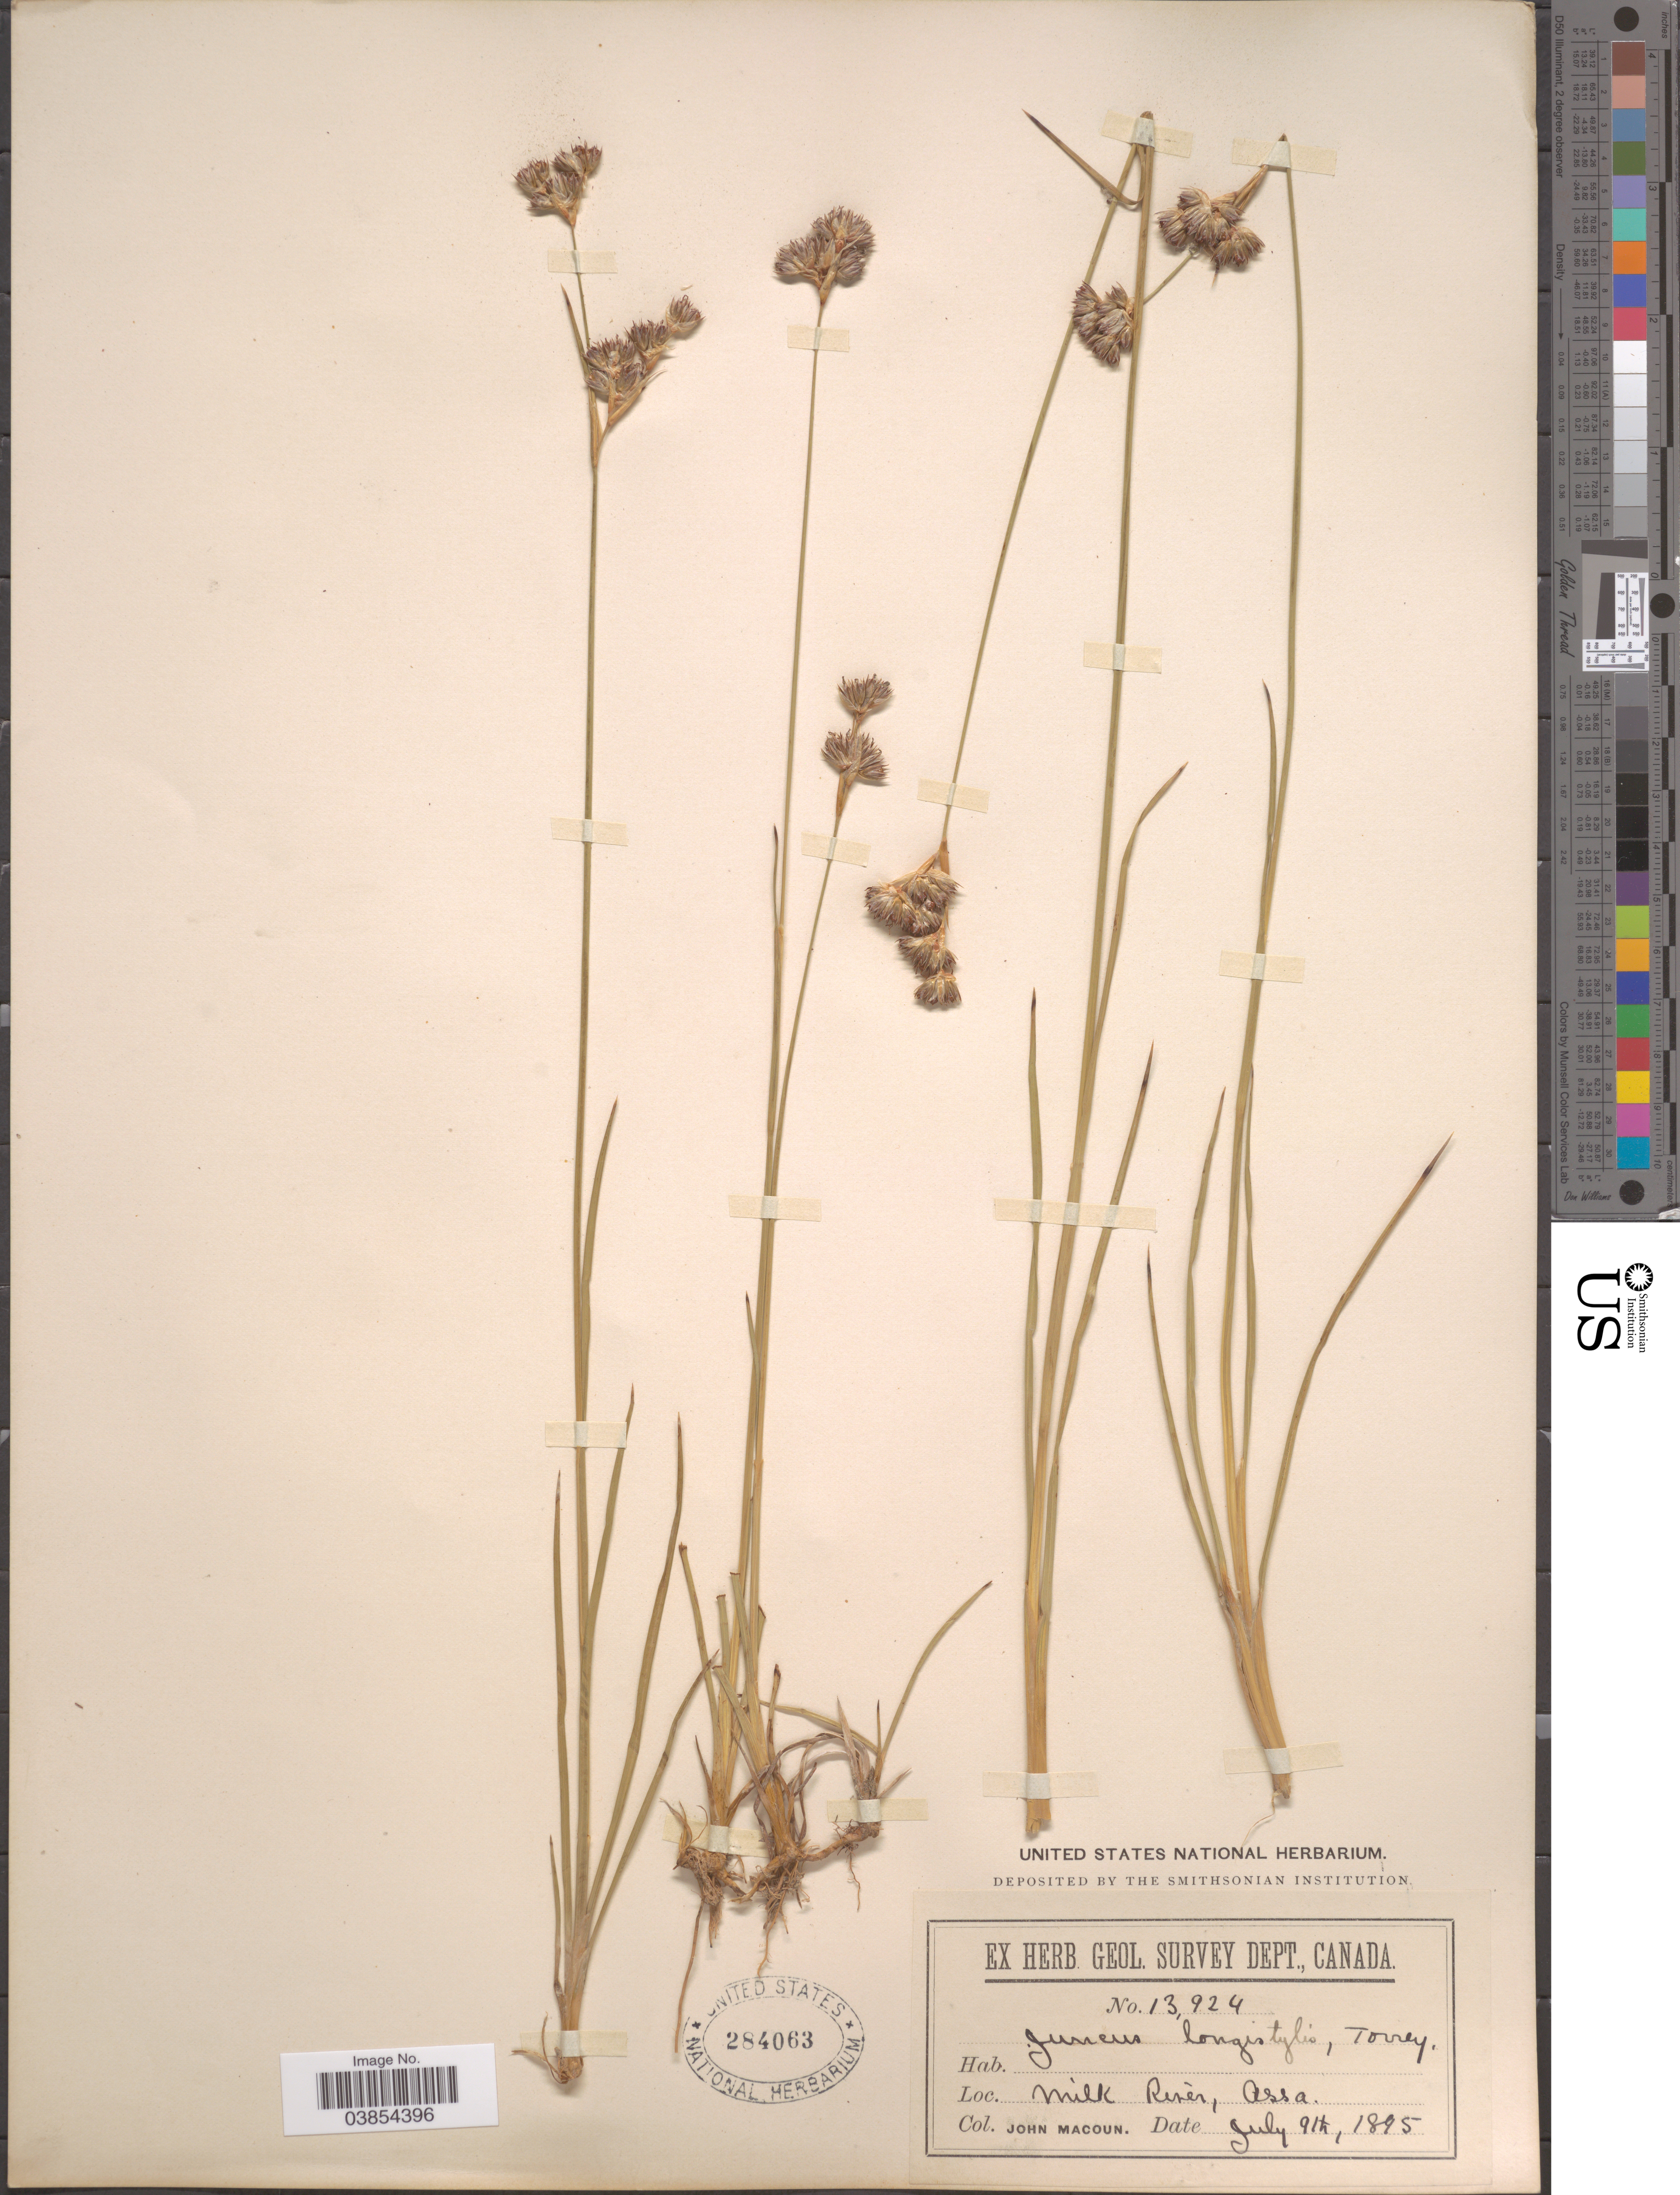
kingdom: Plantae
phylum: Tracheophyta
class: Liliopsida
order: Poales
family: Juncaceae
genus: Juncus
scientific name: Juncus longistylis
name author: Torr.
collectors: J. Macoun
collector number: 13924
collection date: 1895-07-09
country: Canada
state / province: Alberta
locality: Milk River, Assa.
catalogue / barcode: US 284063